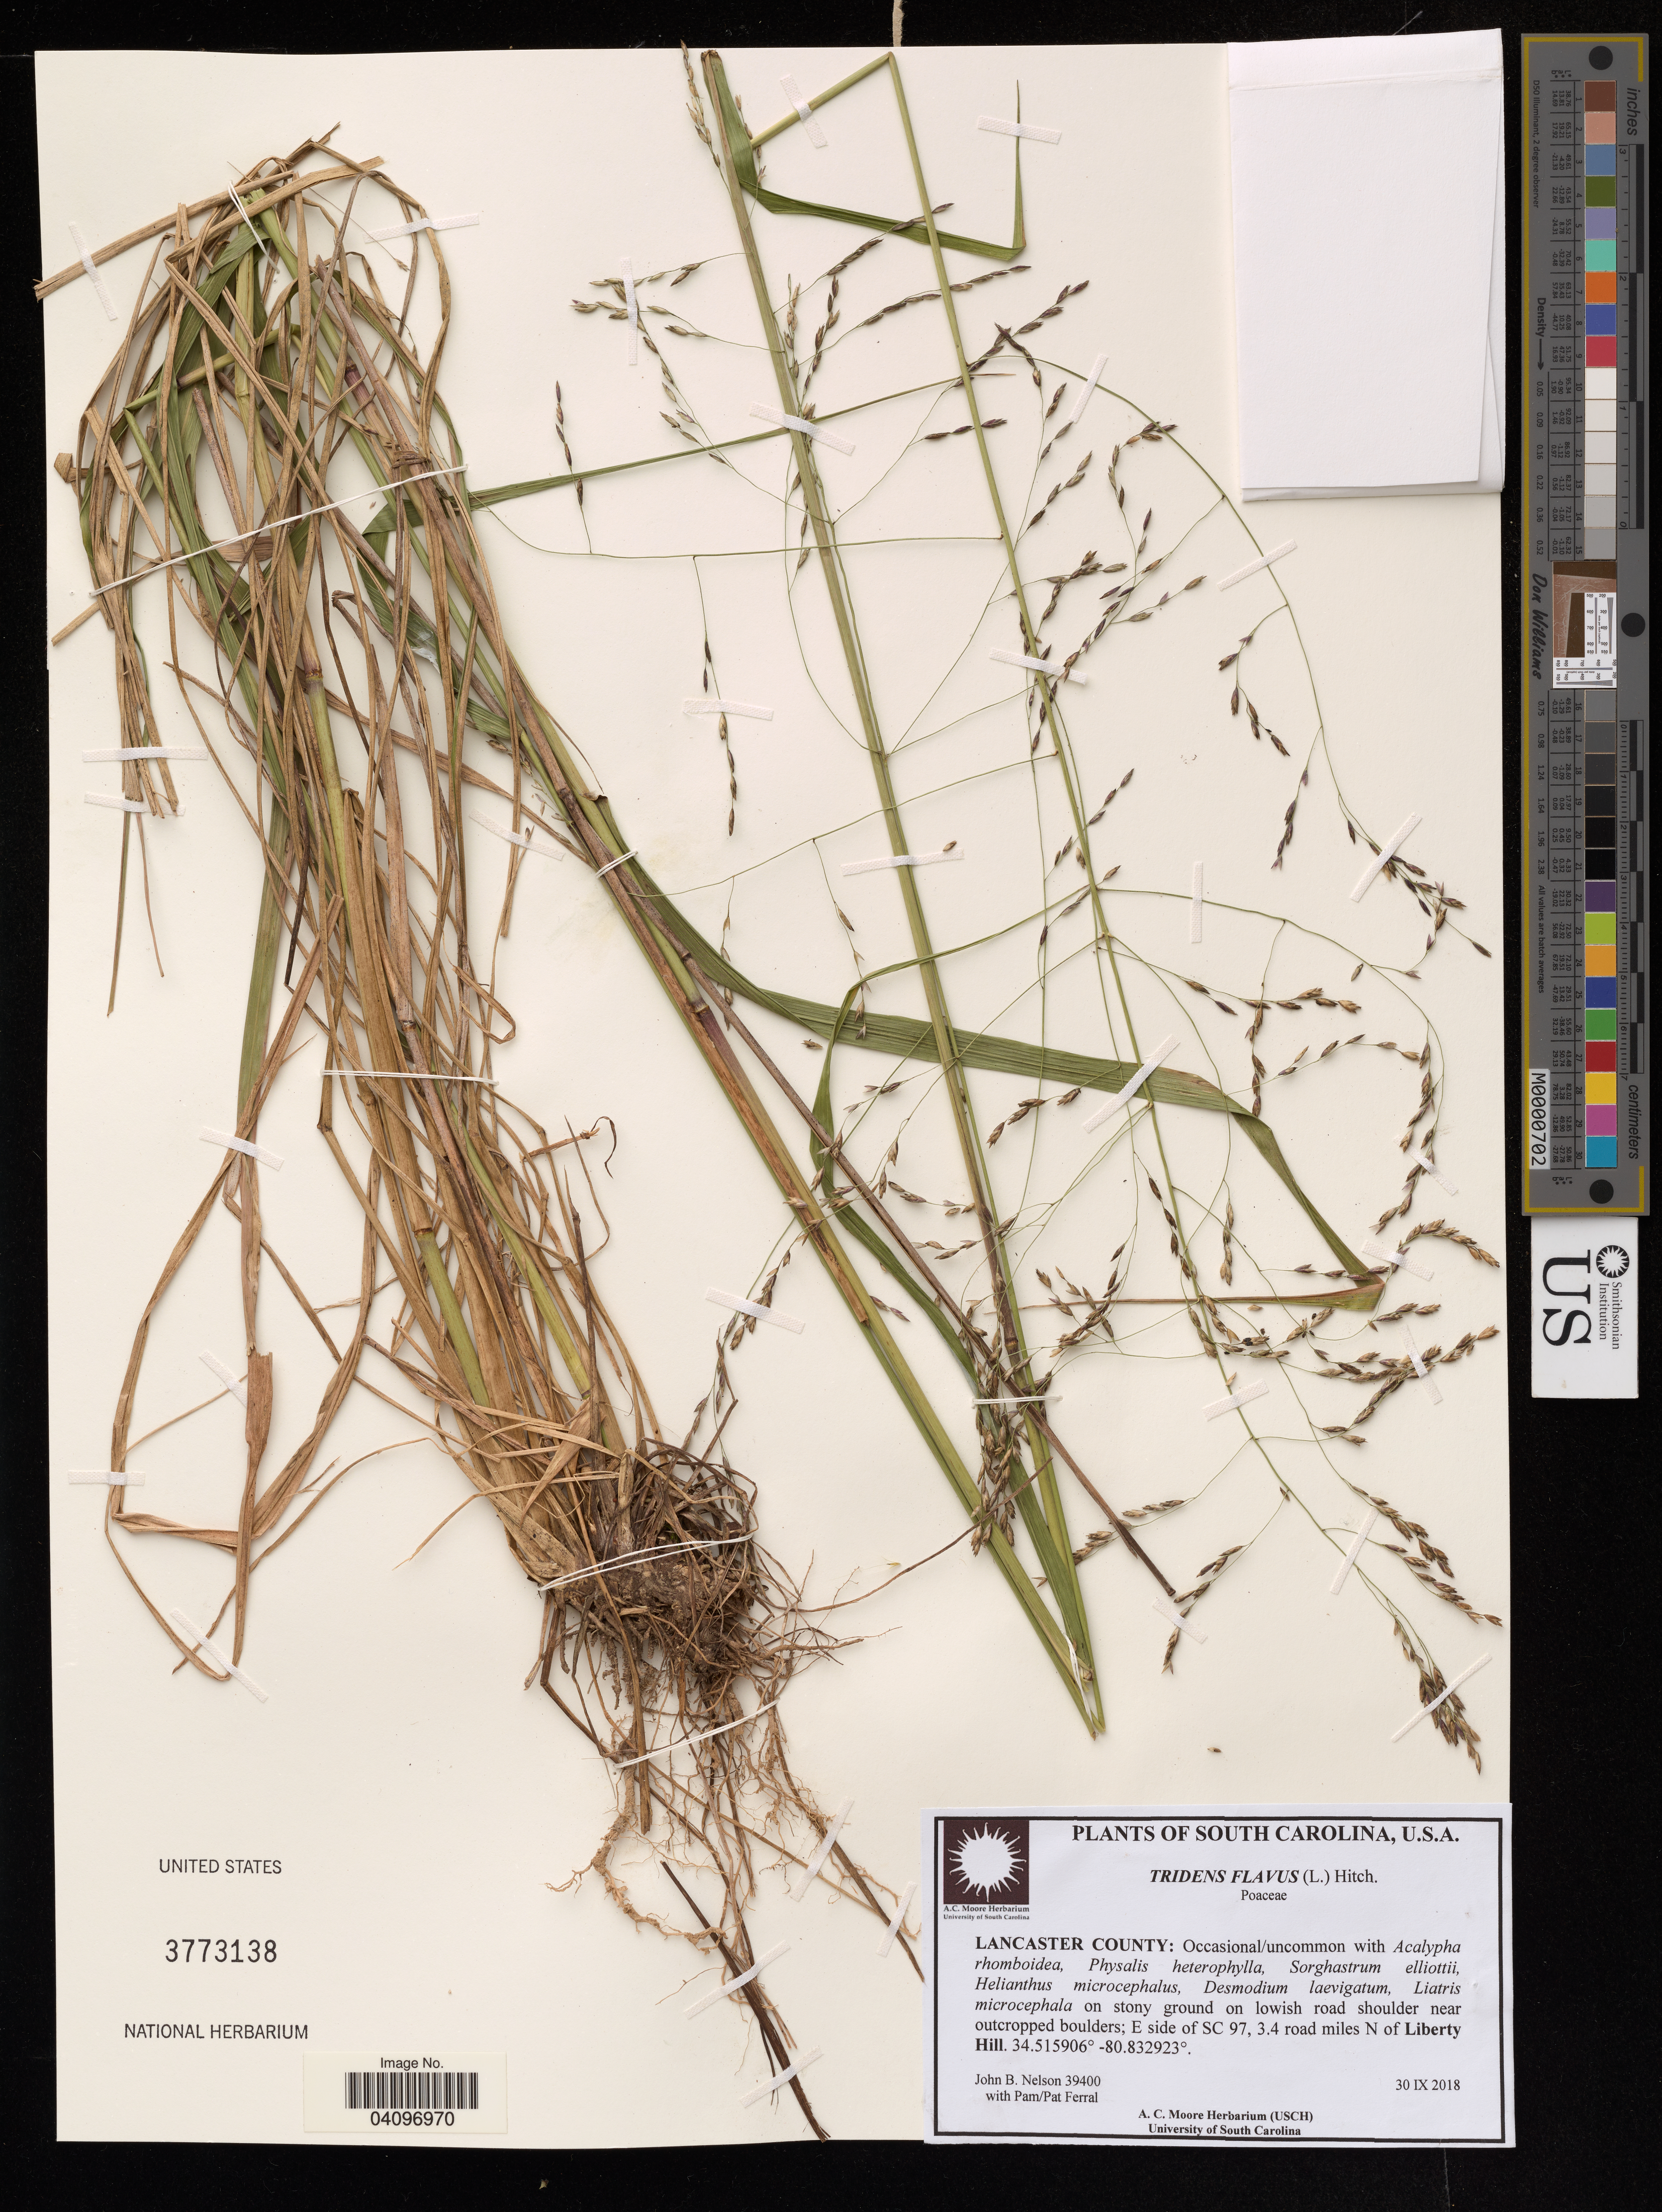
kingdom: Plantae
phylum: Tracheophyta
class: Liliopsida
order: Poales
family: Poaceae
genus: Tridens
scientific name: Tridens flavus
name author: (L.) Hitchc.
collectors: J. Nelson & P. Ferral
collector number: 39400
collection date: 2018-09-30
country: United States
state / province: South Carolina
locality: Lancaster County, E side of SC 97, 3.4 road miles N of Liberty Hill.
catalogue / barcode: US 3773138